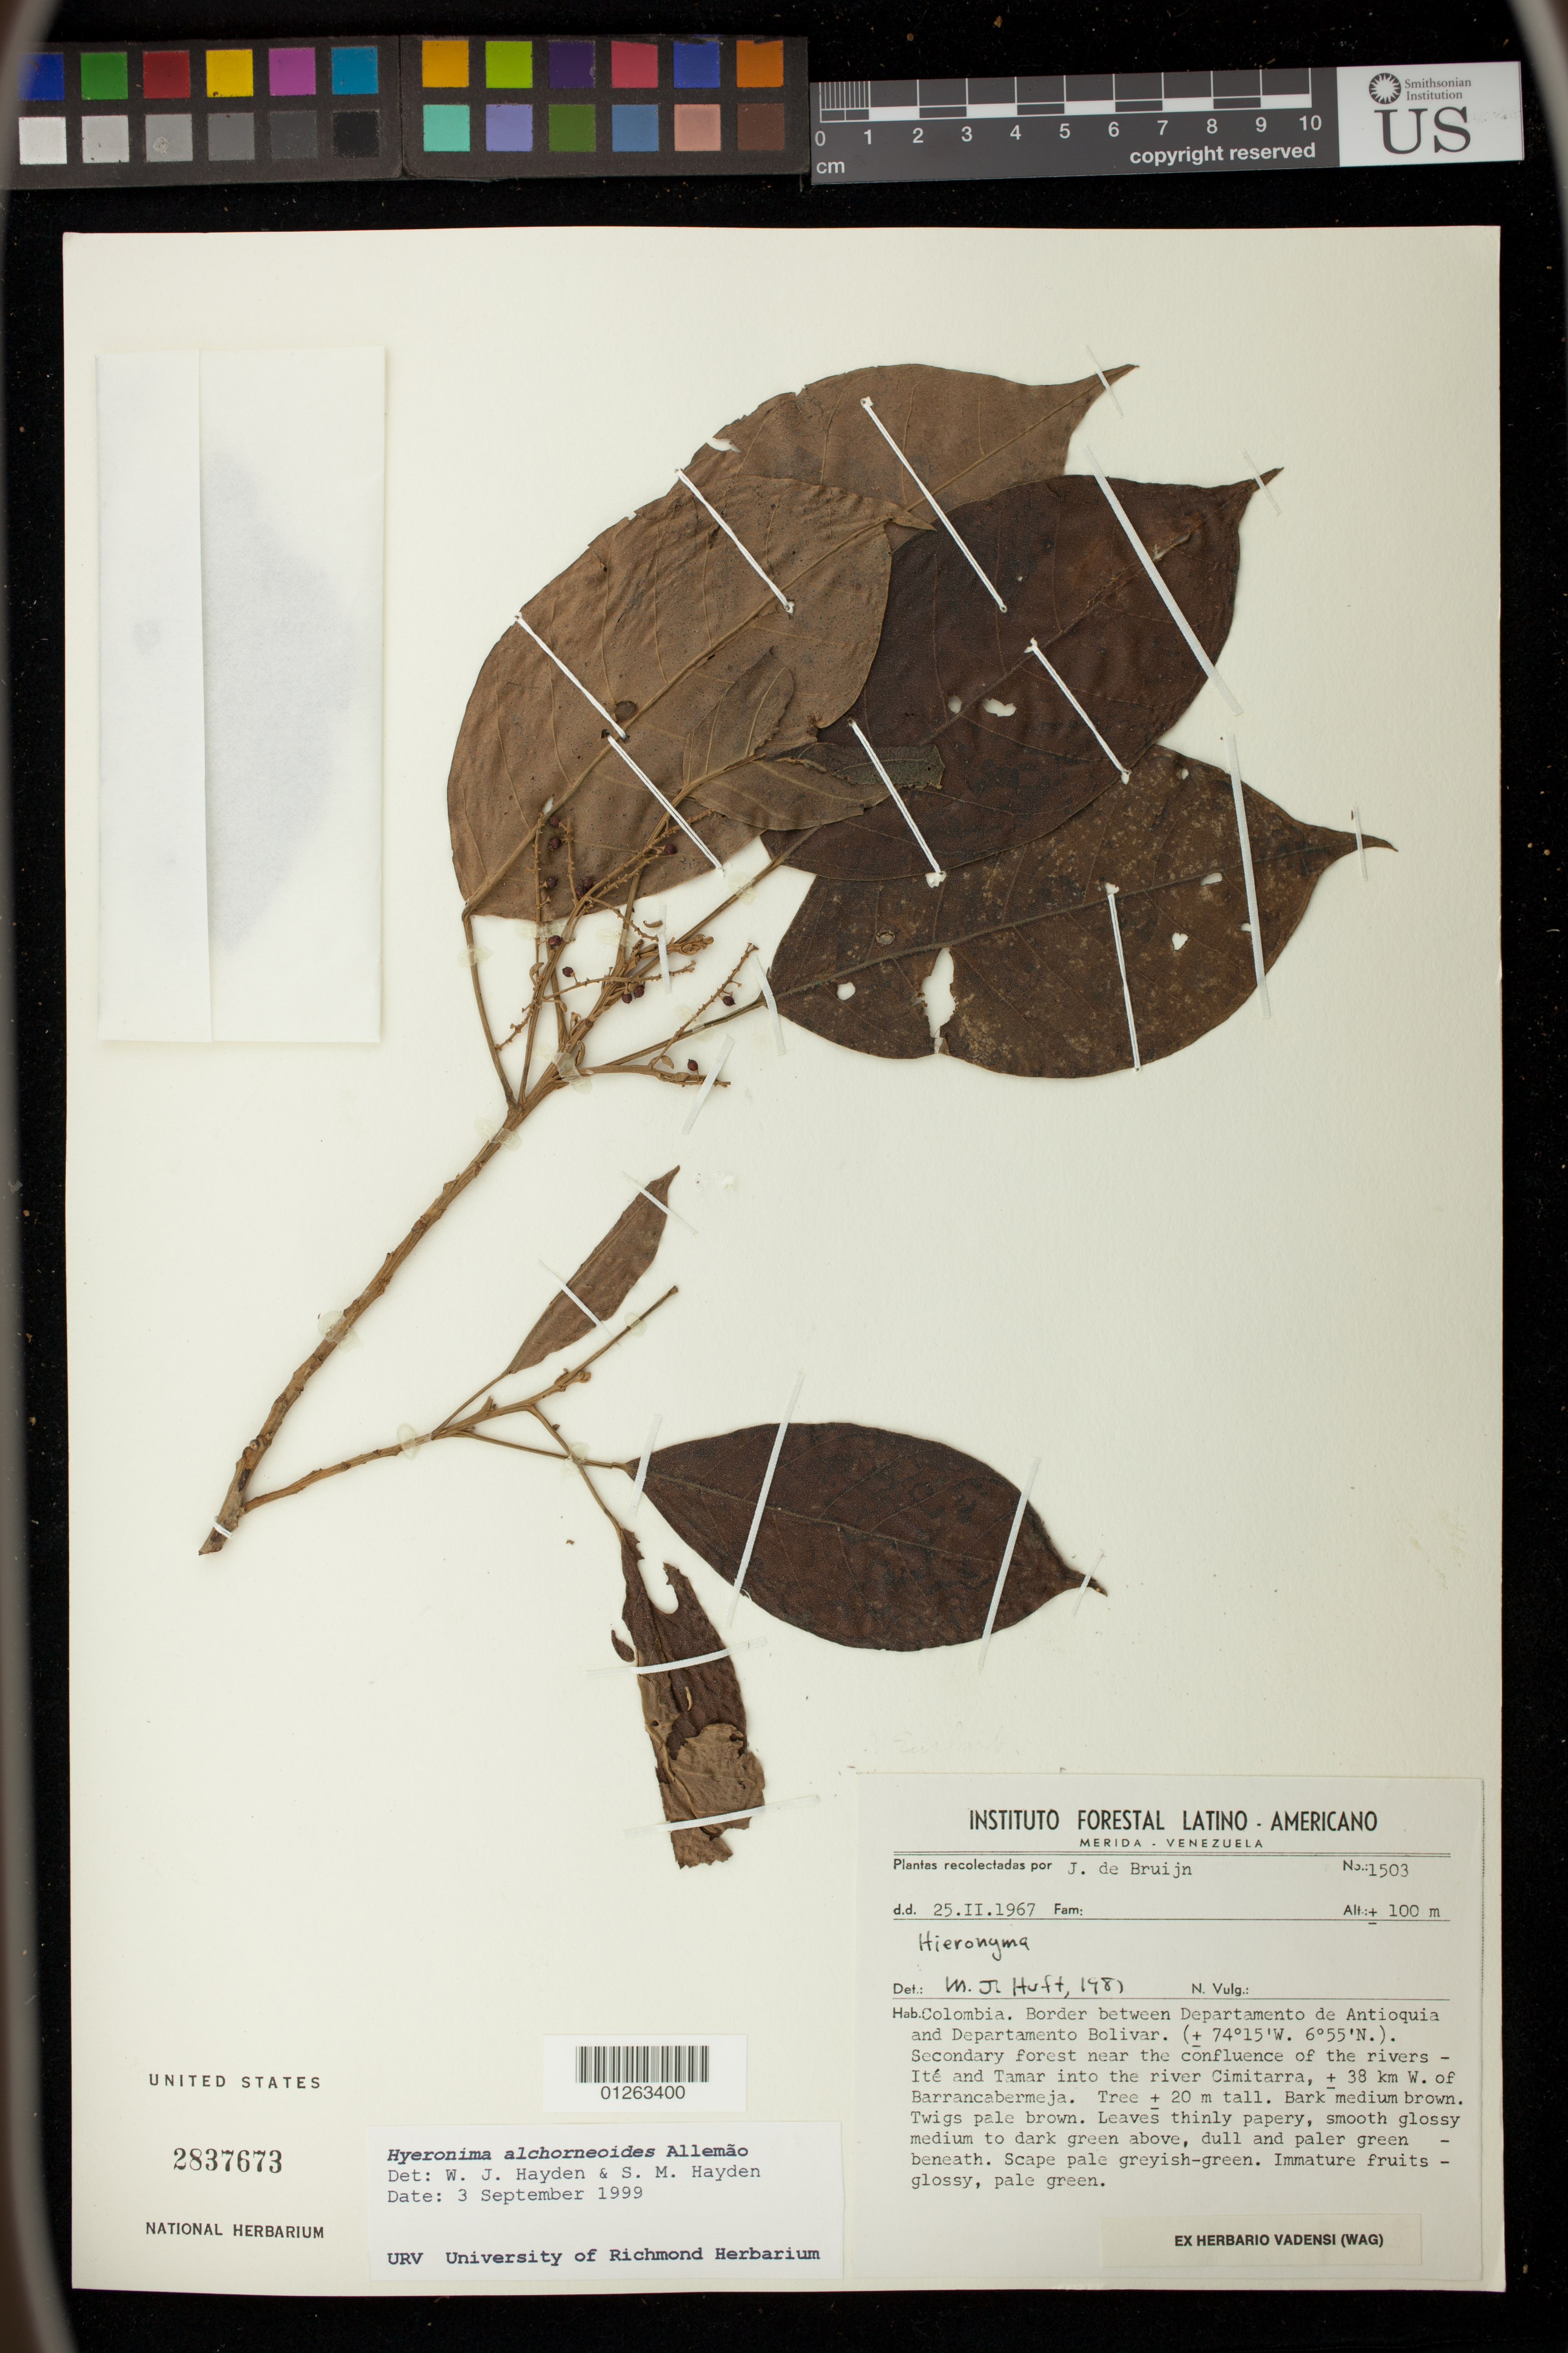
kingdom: Plantae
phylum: Tracheophyta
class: Magnoliopsida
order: Malpighiales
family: Phyllanthaceae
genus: Hieronyma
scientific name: Hieronyma alchorneoides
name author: Allemão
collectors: J. Bruijn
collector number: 1503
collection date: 1967-02-25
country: Colombia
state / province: Antioquia / Bolívar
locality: Border between Departamento de Antioquia and Departamento Bolivar. Secondary forest bear the confluence of the rivers Ite and Tamar inot the river Cimitarra, +/- 38 km W. of Barrancabermeja.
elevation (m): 102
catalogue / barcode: US 2837673